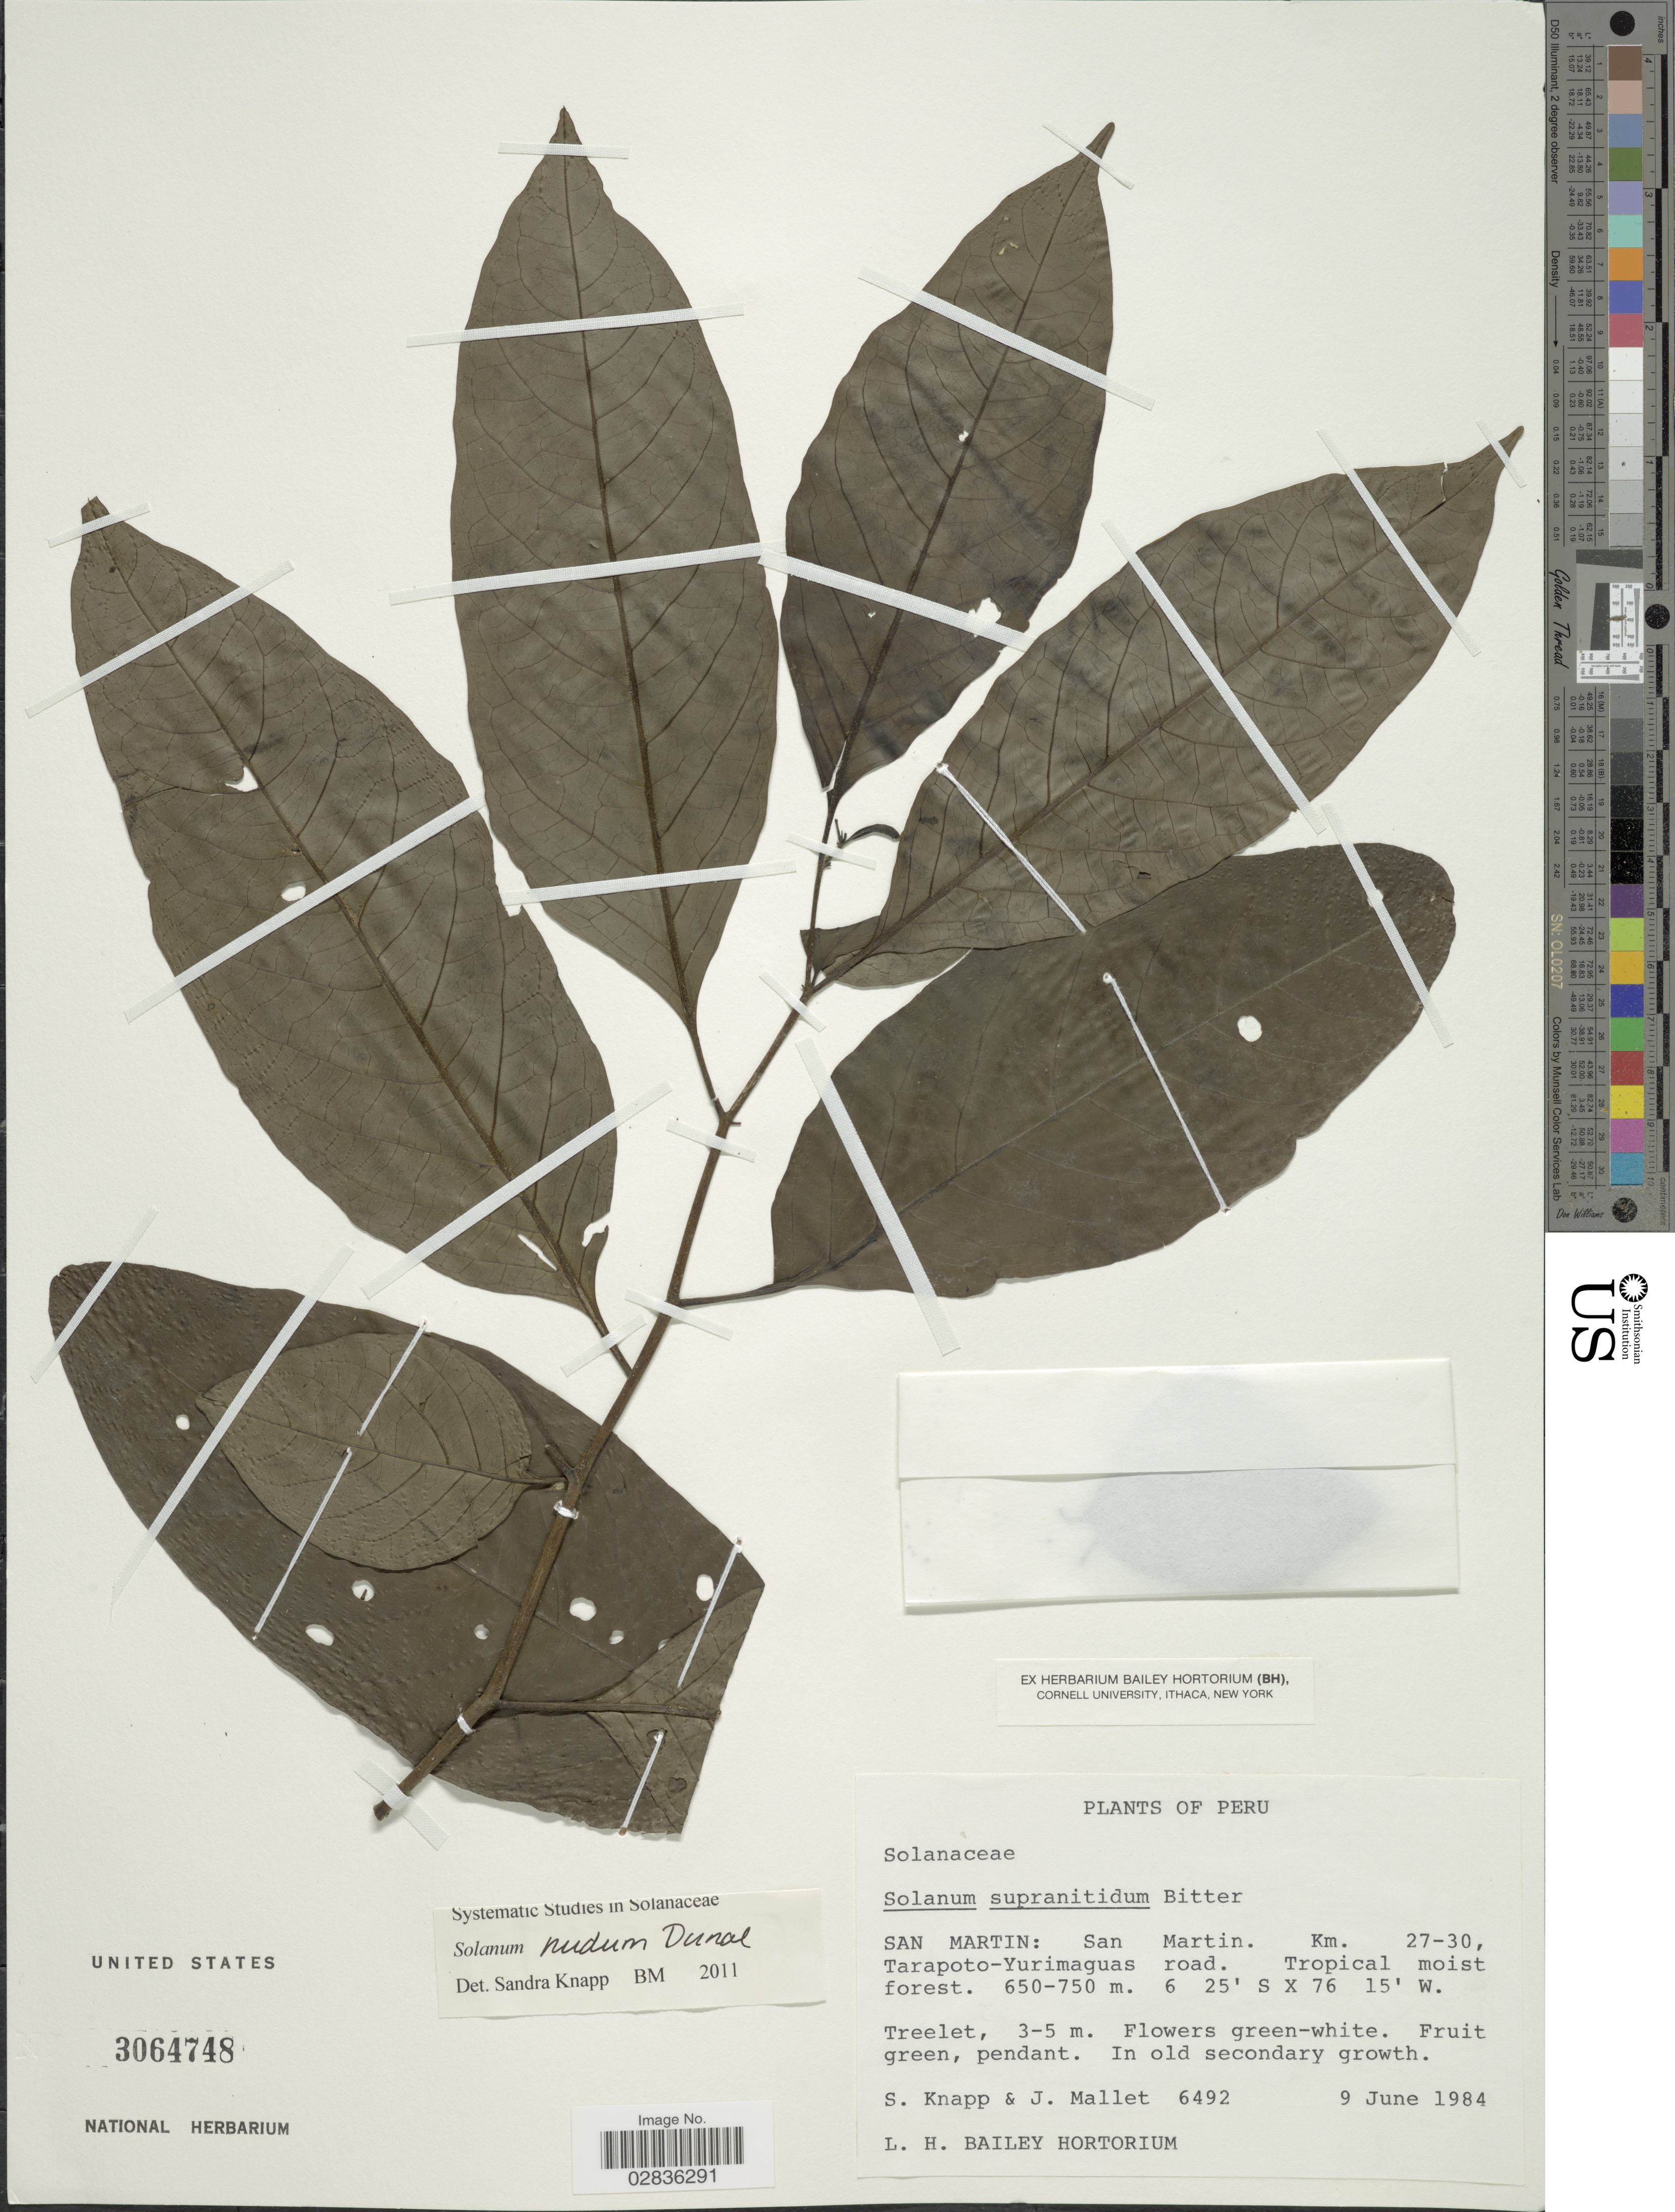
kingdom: Plantae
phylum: Tracheophyta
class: Magnoliopsida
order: Solanales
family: Solanaceae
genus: Solanum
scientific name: Solanum nudum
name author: Dunal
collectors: S. Knapp & J. Mallet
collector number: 6492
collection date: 1984-06-09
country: Peru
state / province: San Martín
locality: San Martin: San Martin. Km. 27-30, Tarapoto-Yurimaguas road.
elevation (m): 650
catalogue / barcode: US 3064748